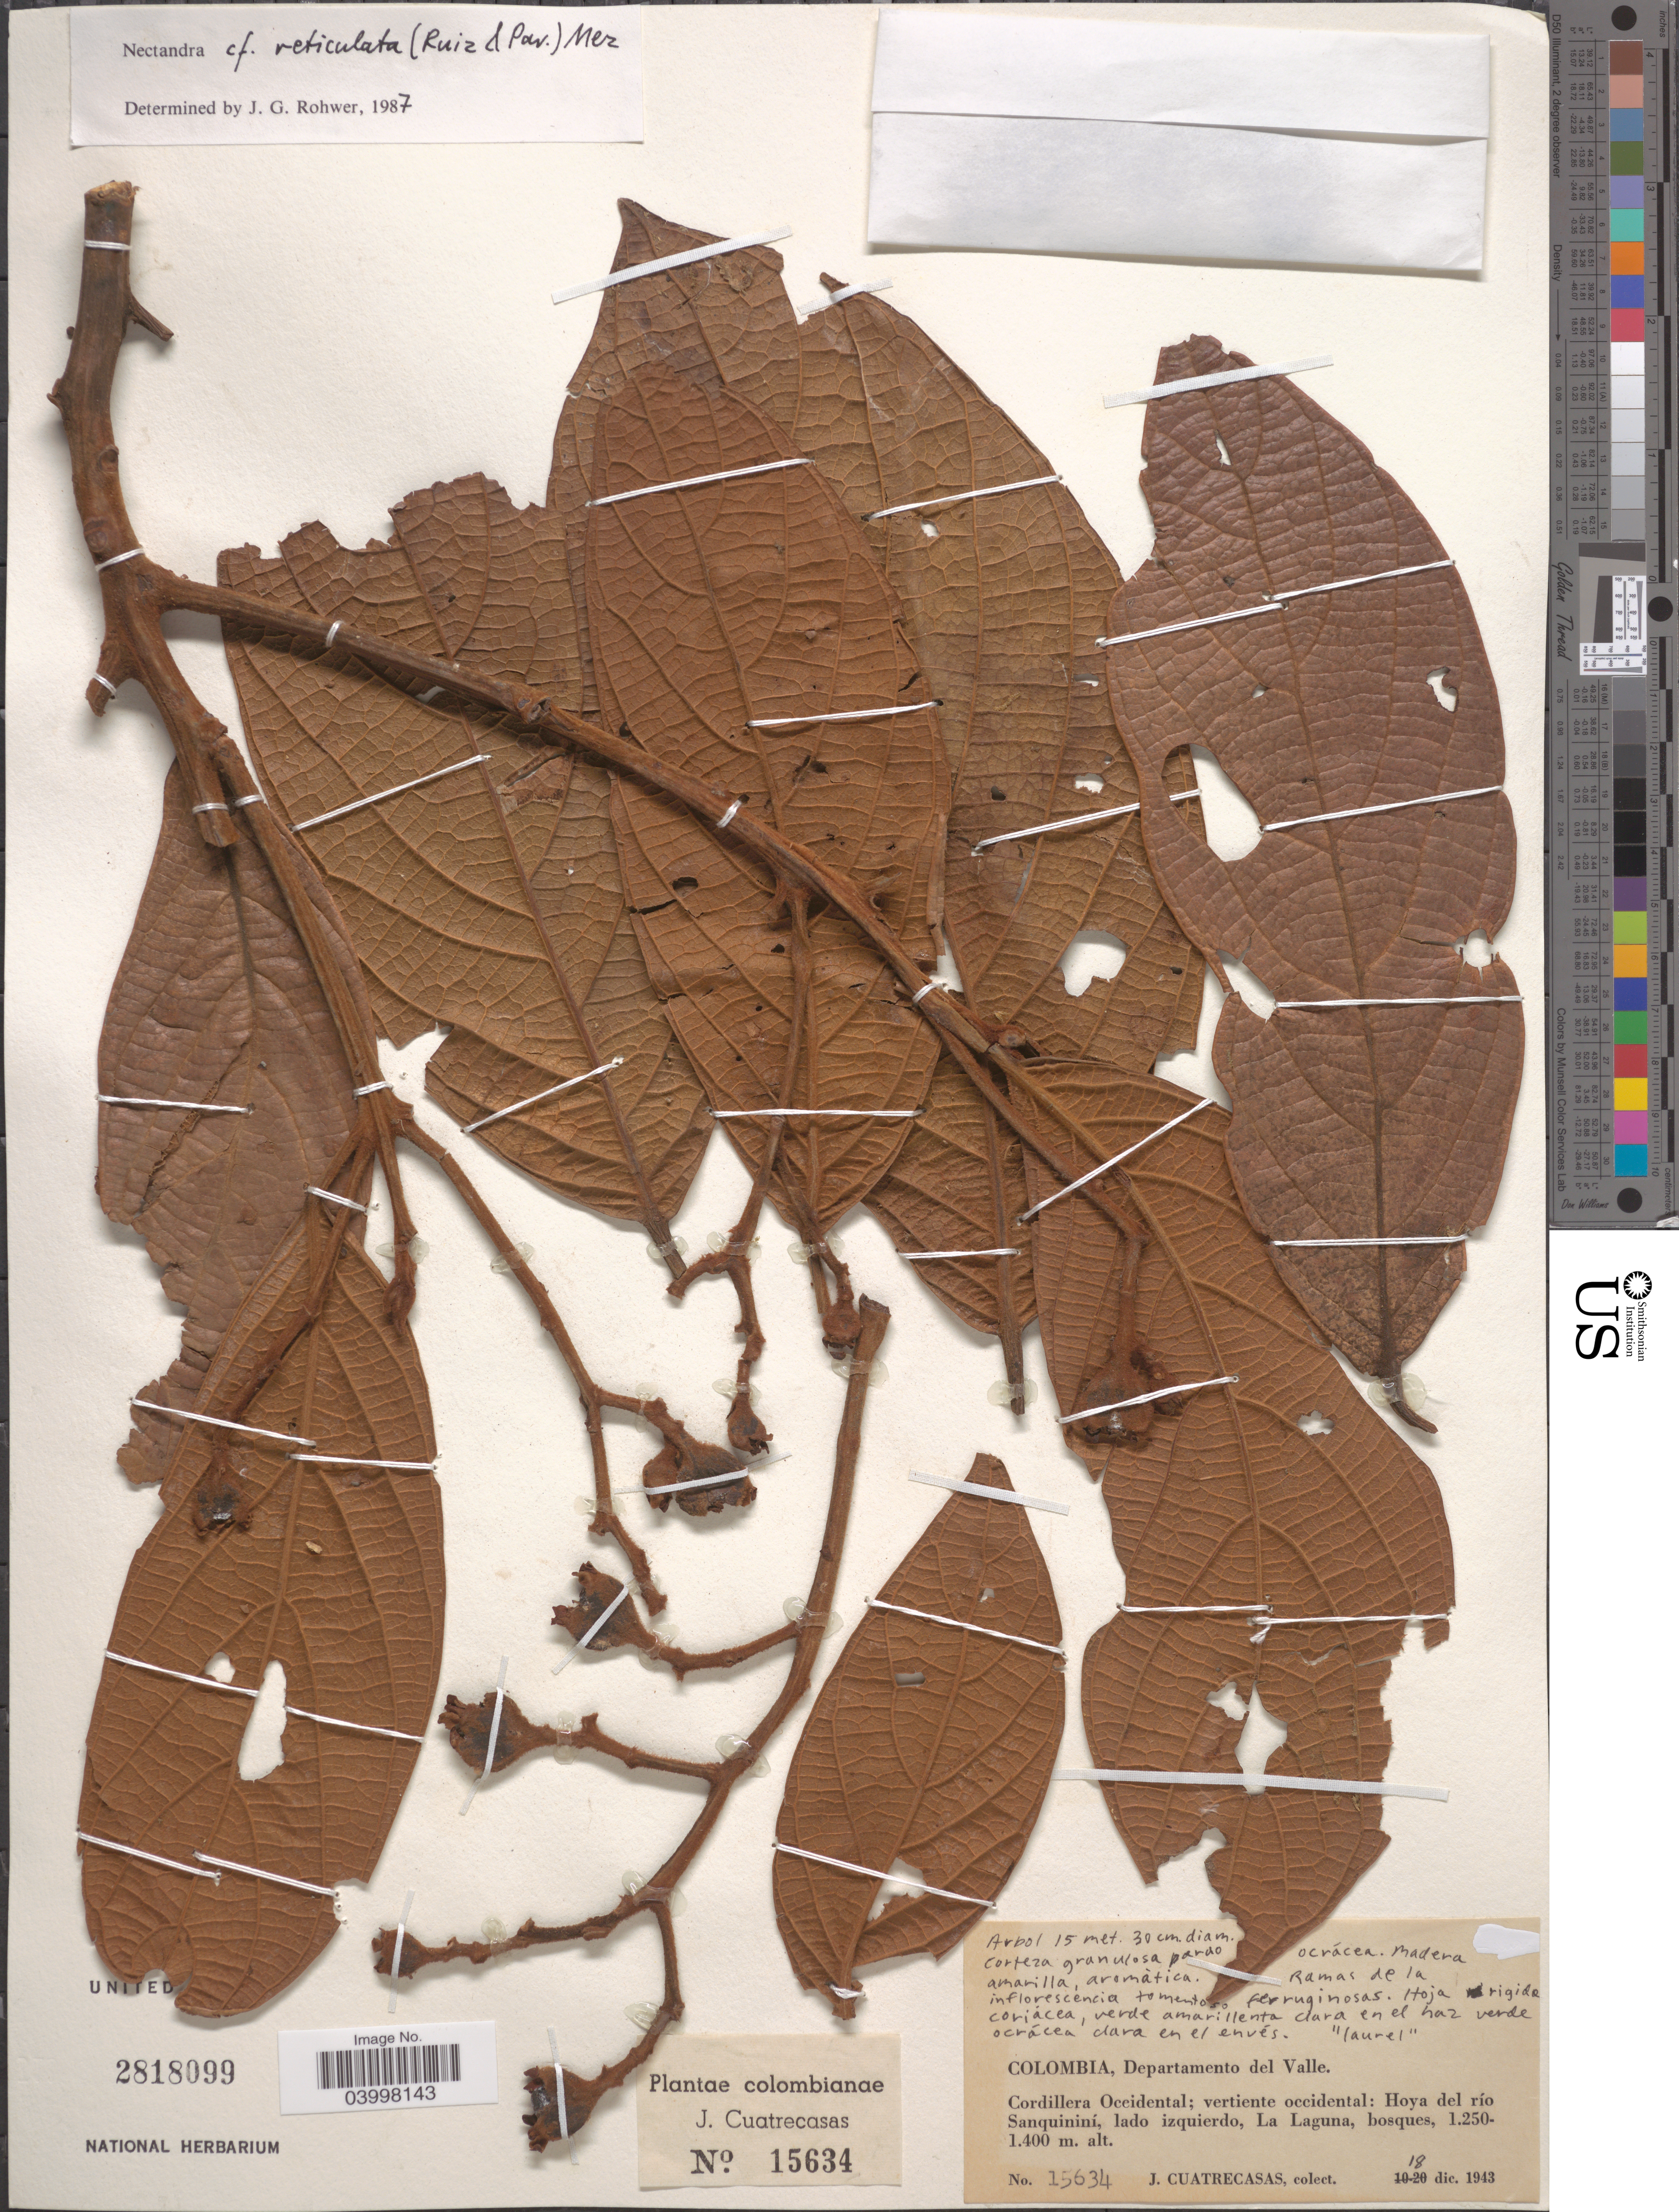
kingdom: Plantae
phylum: Tracheophyta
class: Magnoliopsida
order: Laurales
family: Lauraceae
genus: Nectandra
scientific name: Nectandra reticulata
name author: (Ruiz & Pav.) Mez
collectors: J. Cuatrecasas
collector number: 15634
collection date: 1943-12-18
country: Colombia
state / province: Valle del Cauca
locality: Departamento del Valle. Cordillera Occidental; vertiente occidental: Hoya del río Sanquininí, lado izquierdo, La Laguna.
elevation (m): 1250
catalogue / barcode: US 2818099